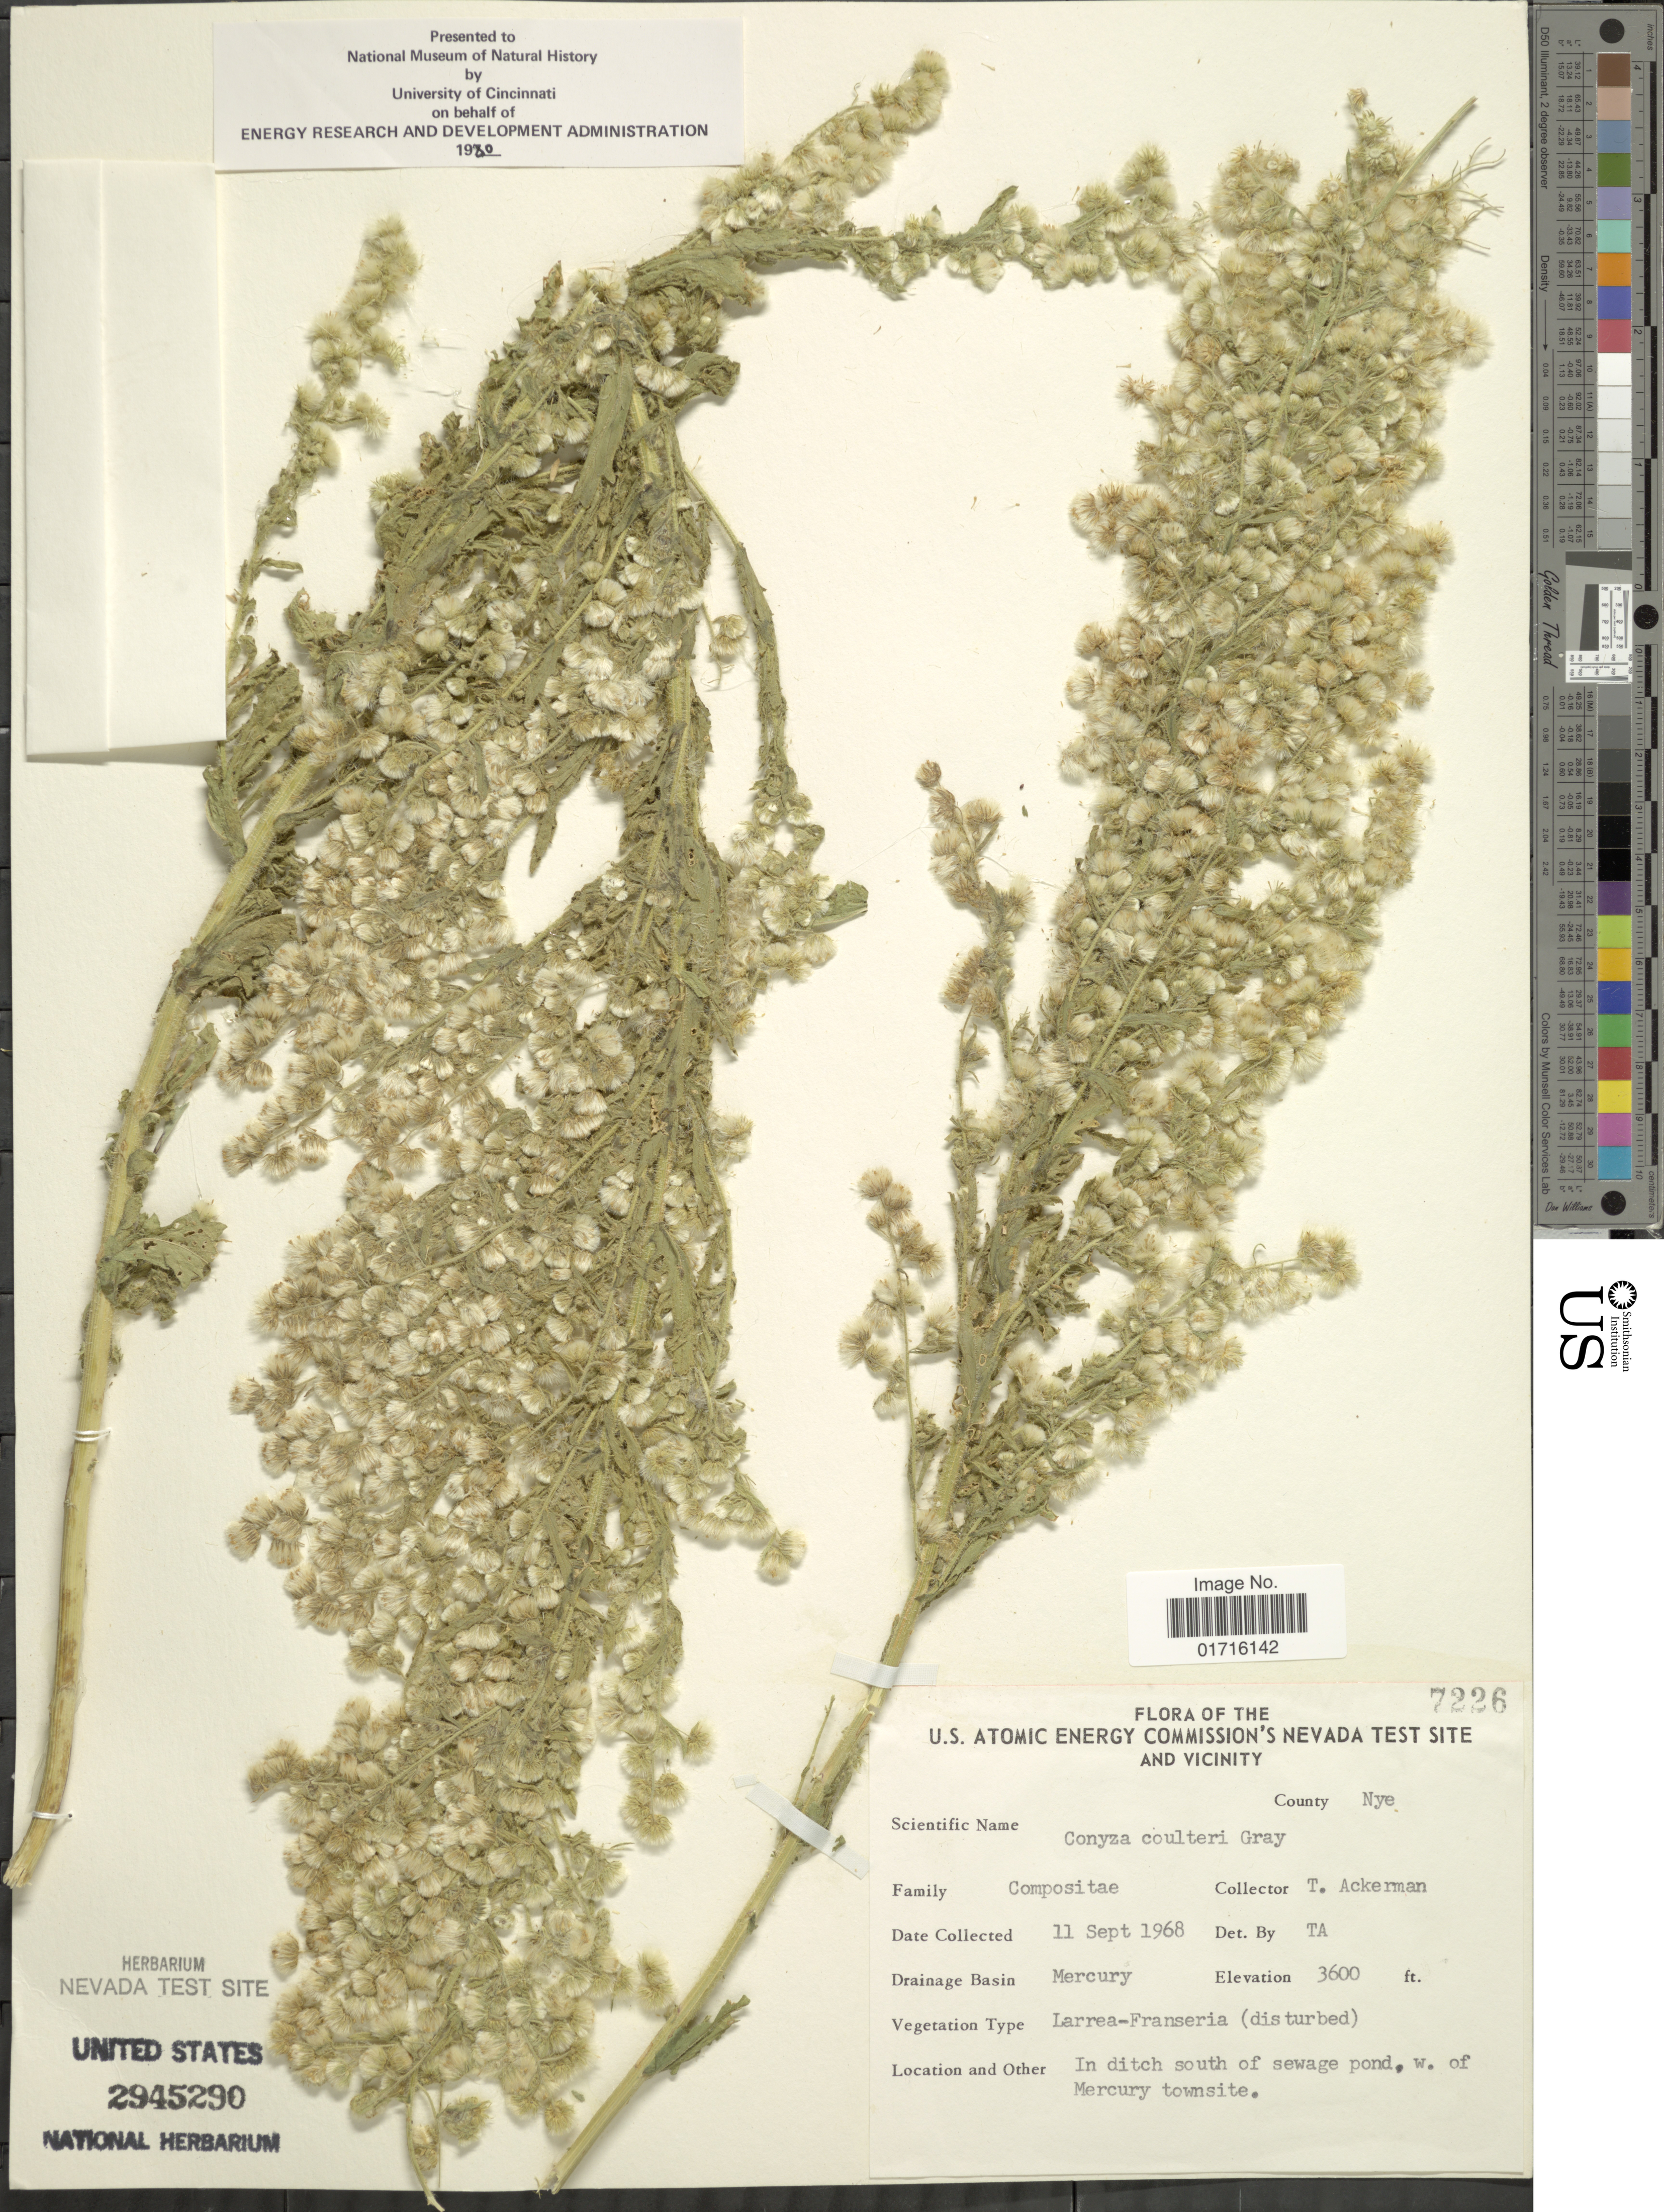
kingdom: Plantae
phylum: Tracheophyta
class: Magnoliopsida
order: Asterales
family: Asteraceae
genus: Conyza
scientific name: Conyza coulteri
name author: A. Gray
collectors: T. Ackerman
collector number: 7226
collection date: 1968-09-11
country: United States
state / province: Nevada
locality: U.S. Atomic Energy Commission's Nevada Test Site and Vicinity, County Nye, Mercury, in ditch south of sewage pond, w. of Mercury townsite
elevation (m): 1097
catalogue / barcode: US 2945290